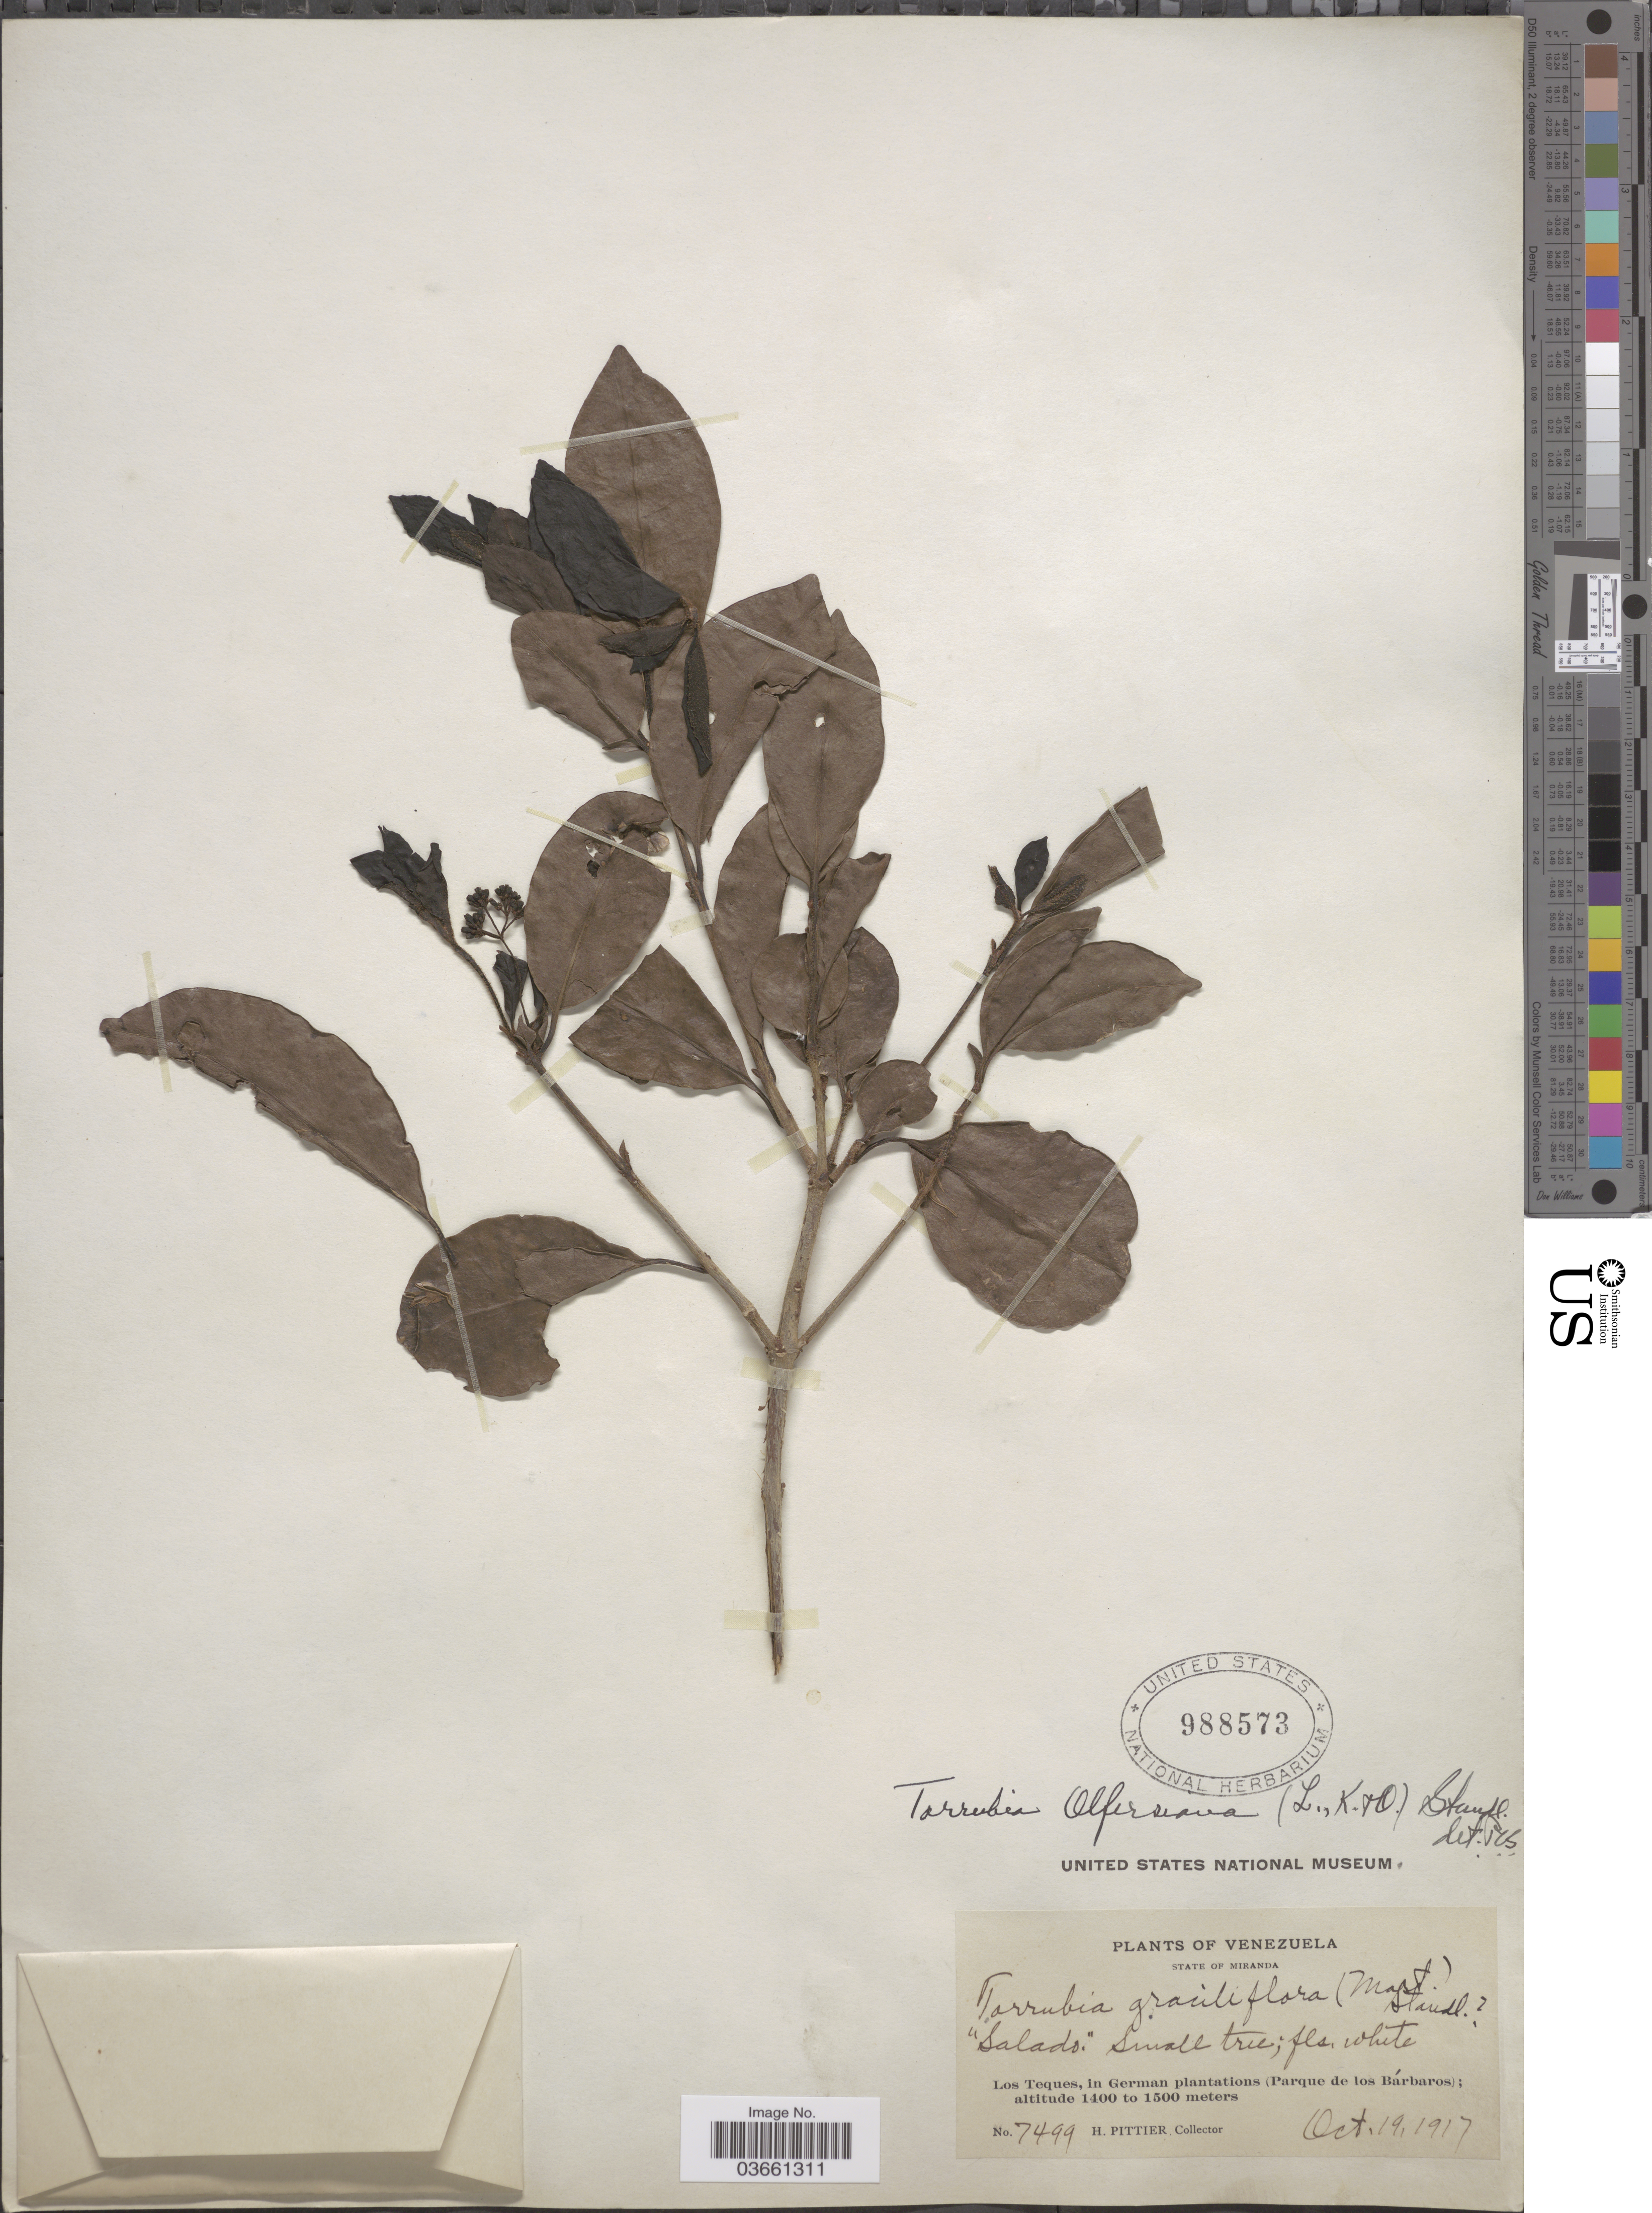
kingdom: Plantae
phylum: Tracheophyta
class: Magnoliopsida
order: Caryophyllales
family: Nyctaginaceae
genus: Guapira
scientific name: Guapira opposita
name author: (Vell.) Reitz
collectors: H. F. Pittier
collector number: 7499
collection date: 1917-10-19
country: Venezuela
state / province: Miranda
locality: Los Teques, in German plantations (Parque de los Bárbaros).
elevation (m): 1400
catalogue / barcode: US 988573